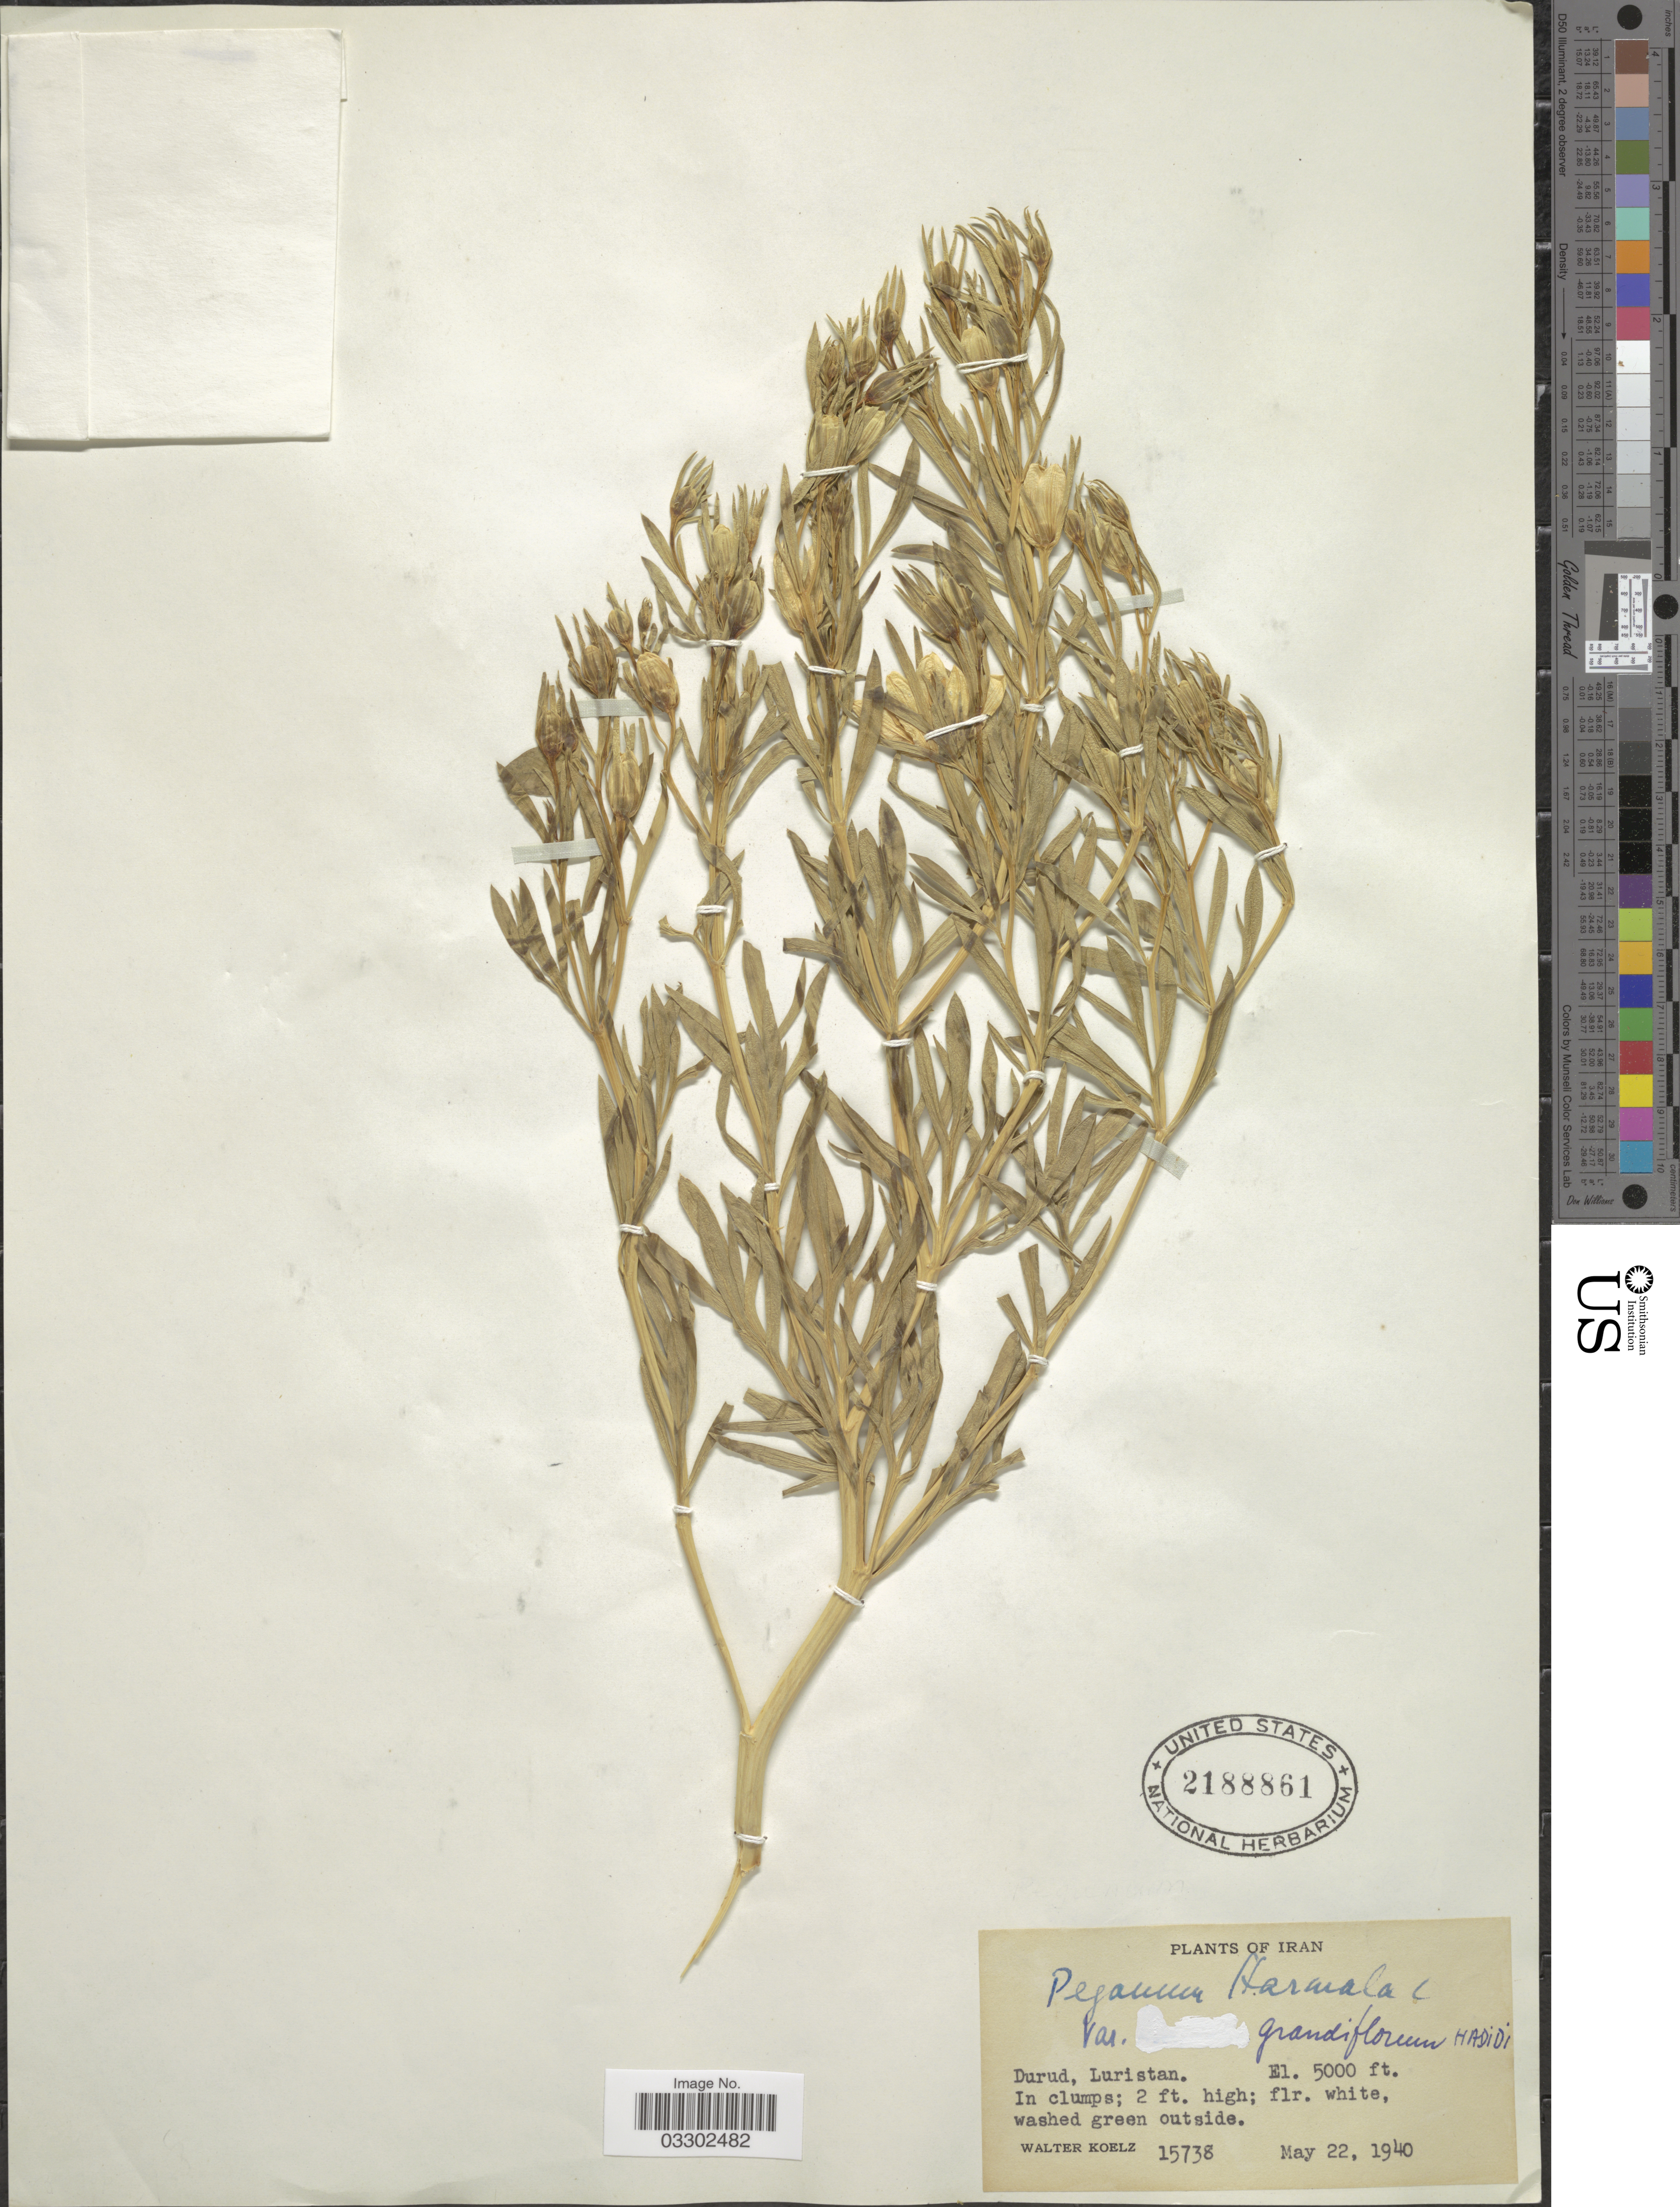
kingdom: Plantae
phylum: Tracheophyta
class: Magnoliopsida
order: Sapindales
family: Tetradiclidaceae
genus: Peganum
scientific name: Peganum harmala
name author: L.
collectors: W. N. Koelz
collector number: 15738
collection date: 1940-05-22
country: Iran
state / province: Lorestan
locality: Durud, Luristan.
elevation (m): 1524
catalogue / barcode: US 2188861